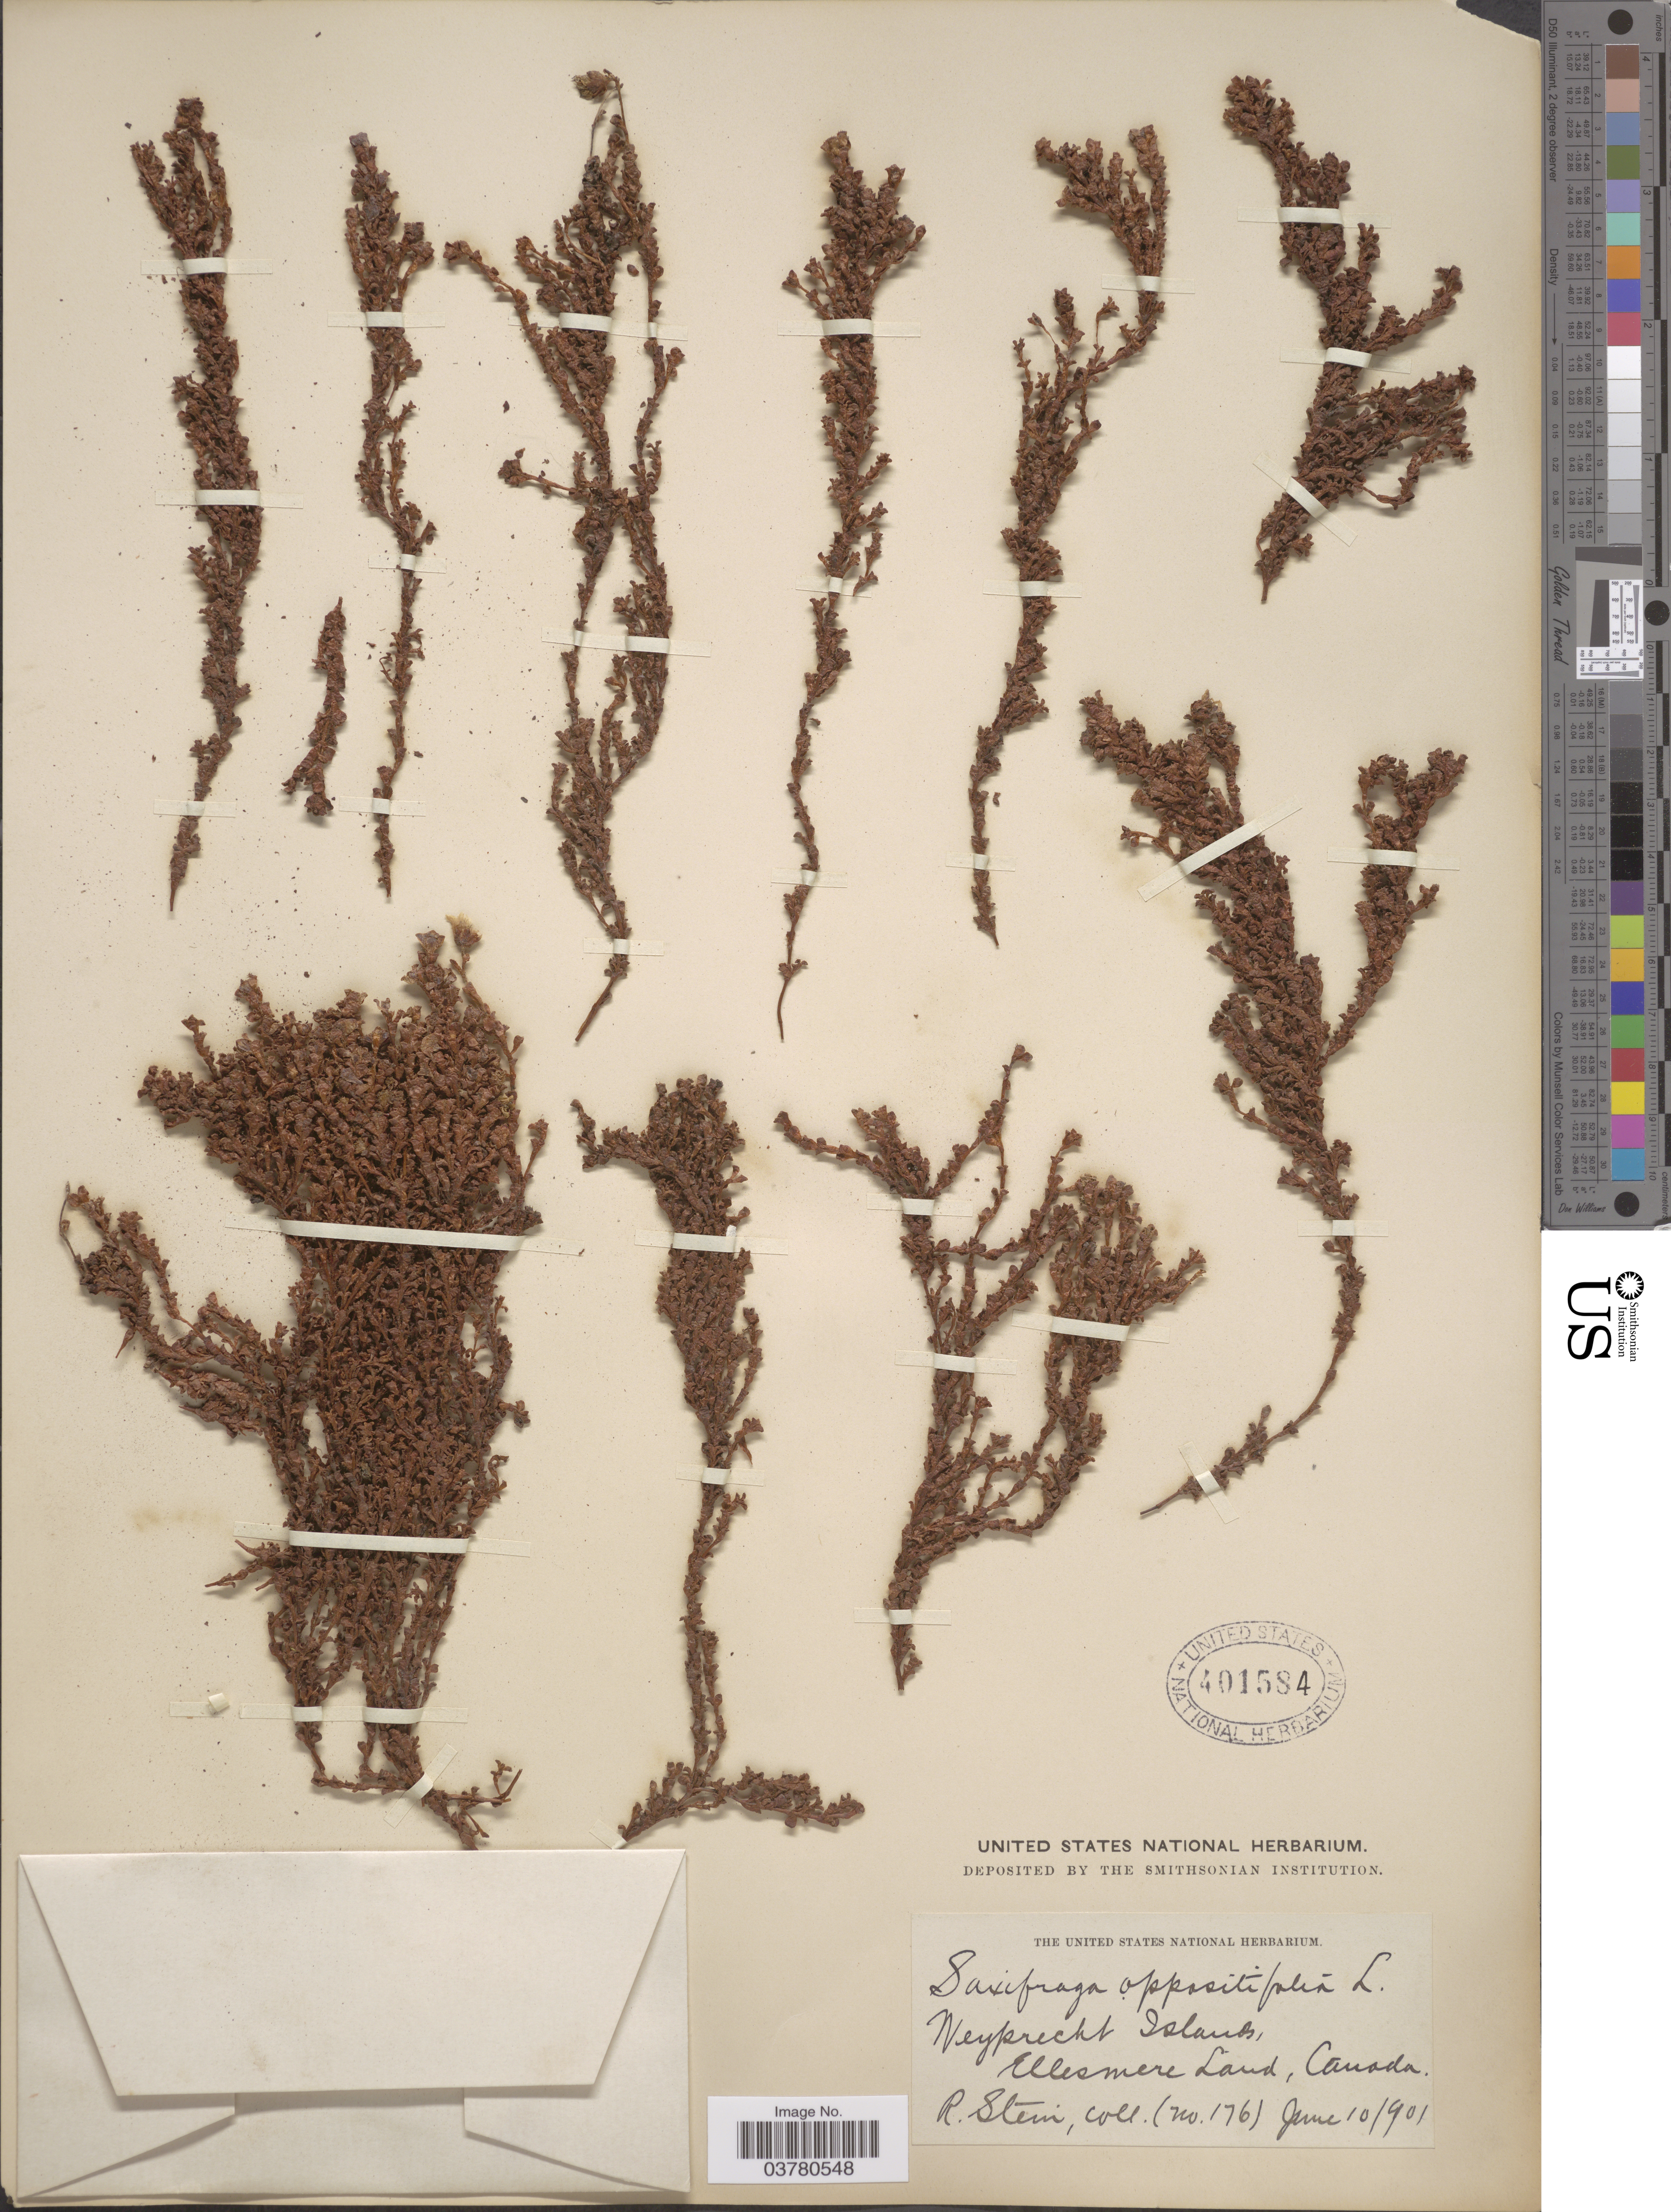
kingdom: Plantae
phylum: Tracheophyta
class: Magnoliopsida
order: Saxifragales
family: Saxifragaceae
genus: Saxifraga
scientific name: Saxifraga oppositifolia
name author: L.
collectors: R. Stein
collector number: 176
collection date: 1901-06-10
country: Canada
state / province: Nunavut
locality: Weyprecht Islands, Ellesmere Land.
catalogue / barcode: US 401584